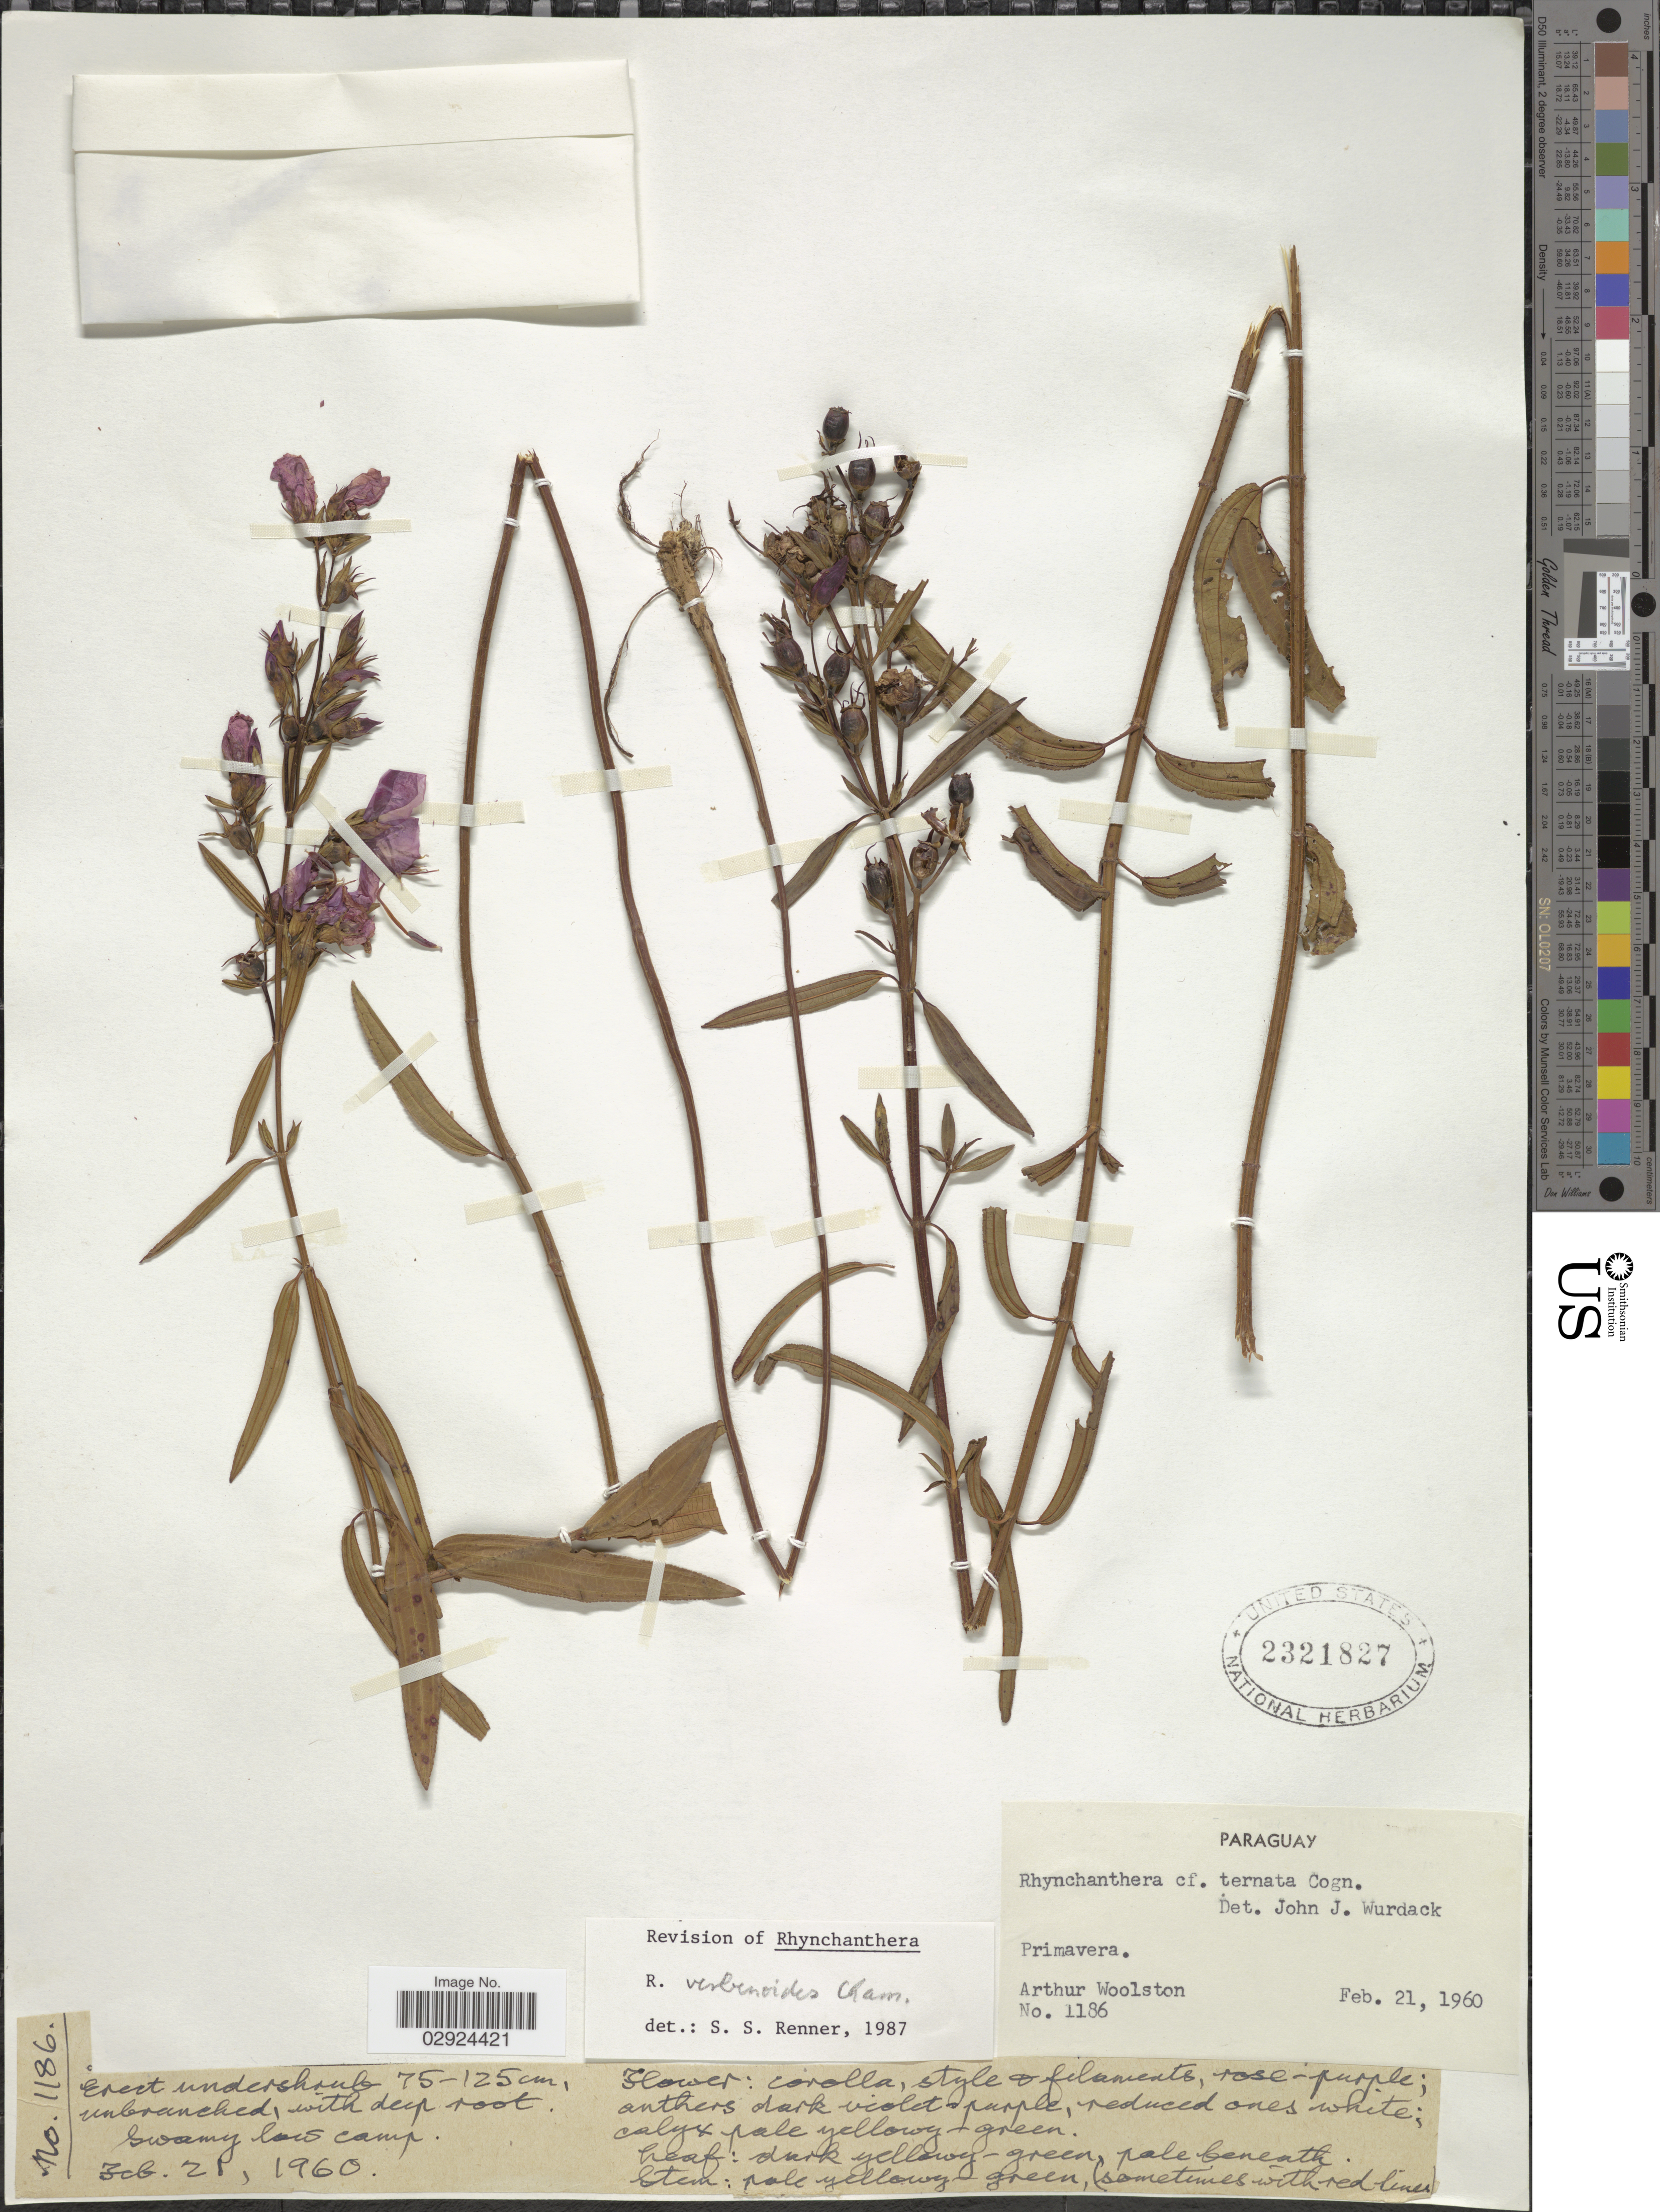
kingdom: Plantae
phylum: Tracheophyta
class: Magnoliopsida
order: Myrtales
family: Melastomataceae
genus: Rhynchanthera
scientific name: Rhynchanthera verbenoides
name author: Cham.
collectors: A. L. Woolston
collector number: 1186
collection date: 1960-02-21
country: Paraguay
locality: Primavera.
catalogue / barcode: US 2321827